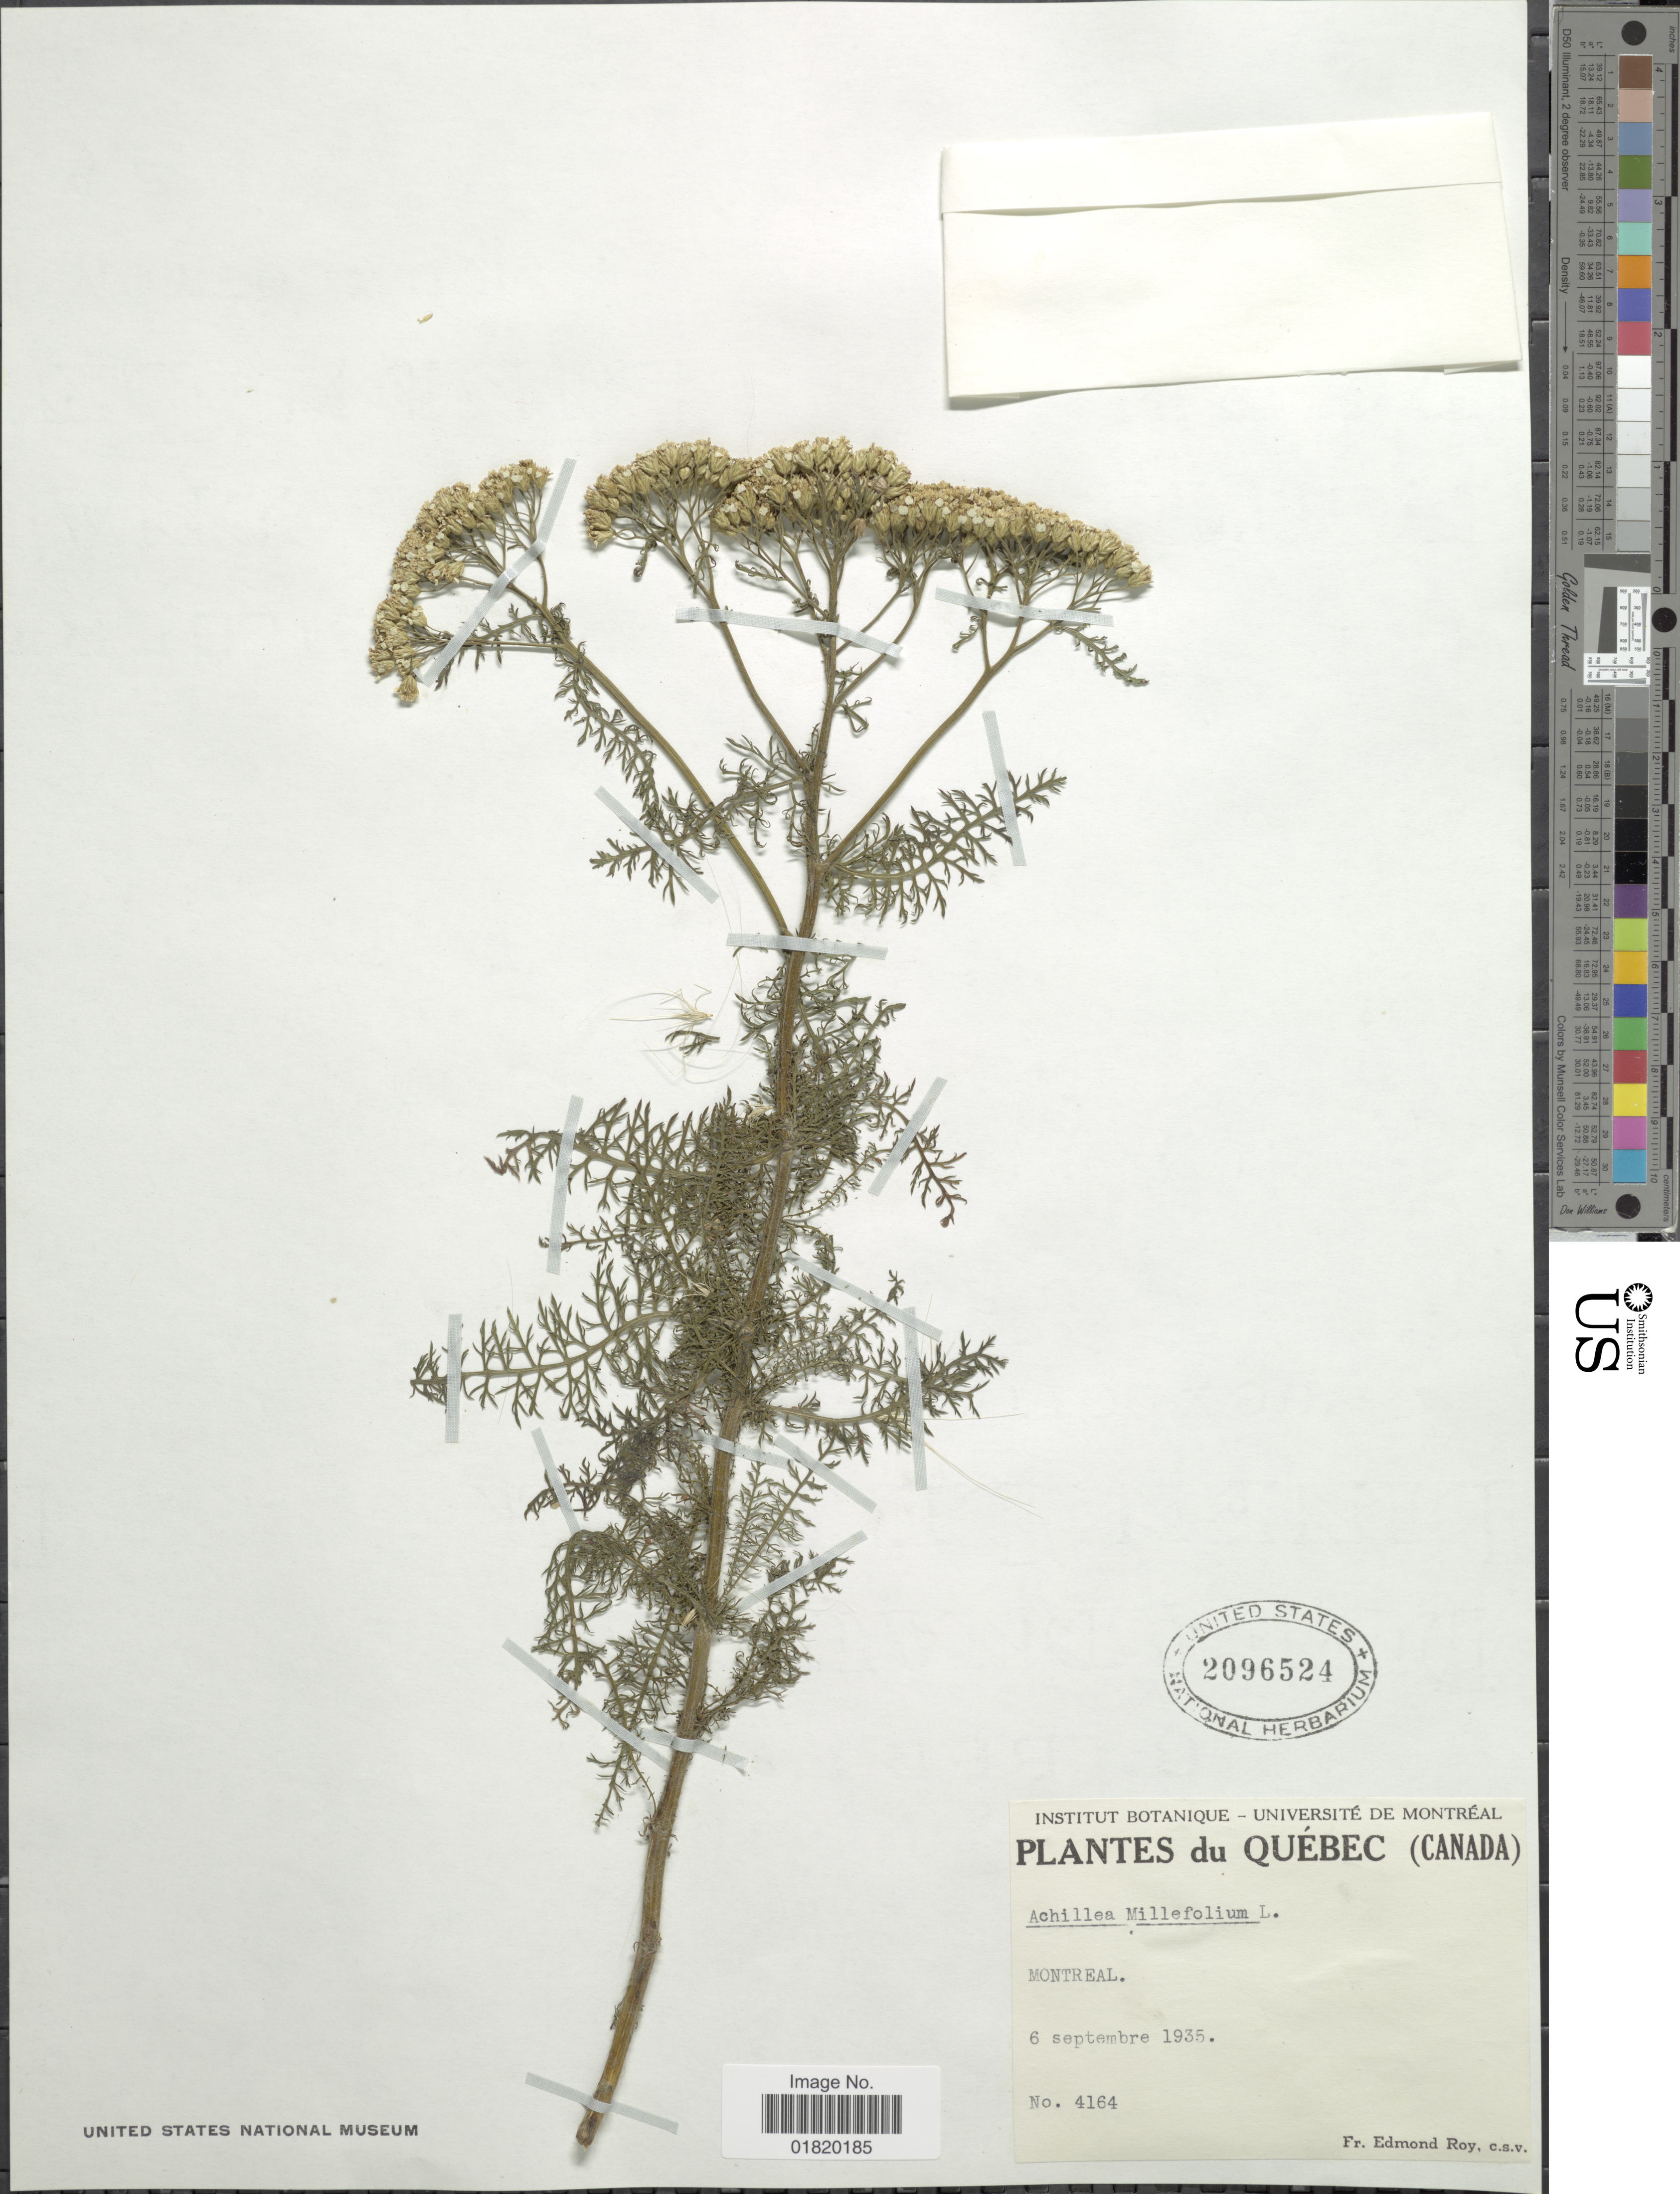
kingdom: Plantae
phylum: Tracheophyta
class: Magnoliopsida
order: Asterales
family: Asteraceae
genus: Achillea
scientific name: Achillea millefolium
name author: L.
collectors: B. Roy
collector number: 4164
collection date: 1935-09-06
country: Canada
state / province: Quebec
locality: Montreal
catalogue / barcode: US 2096524